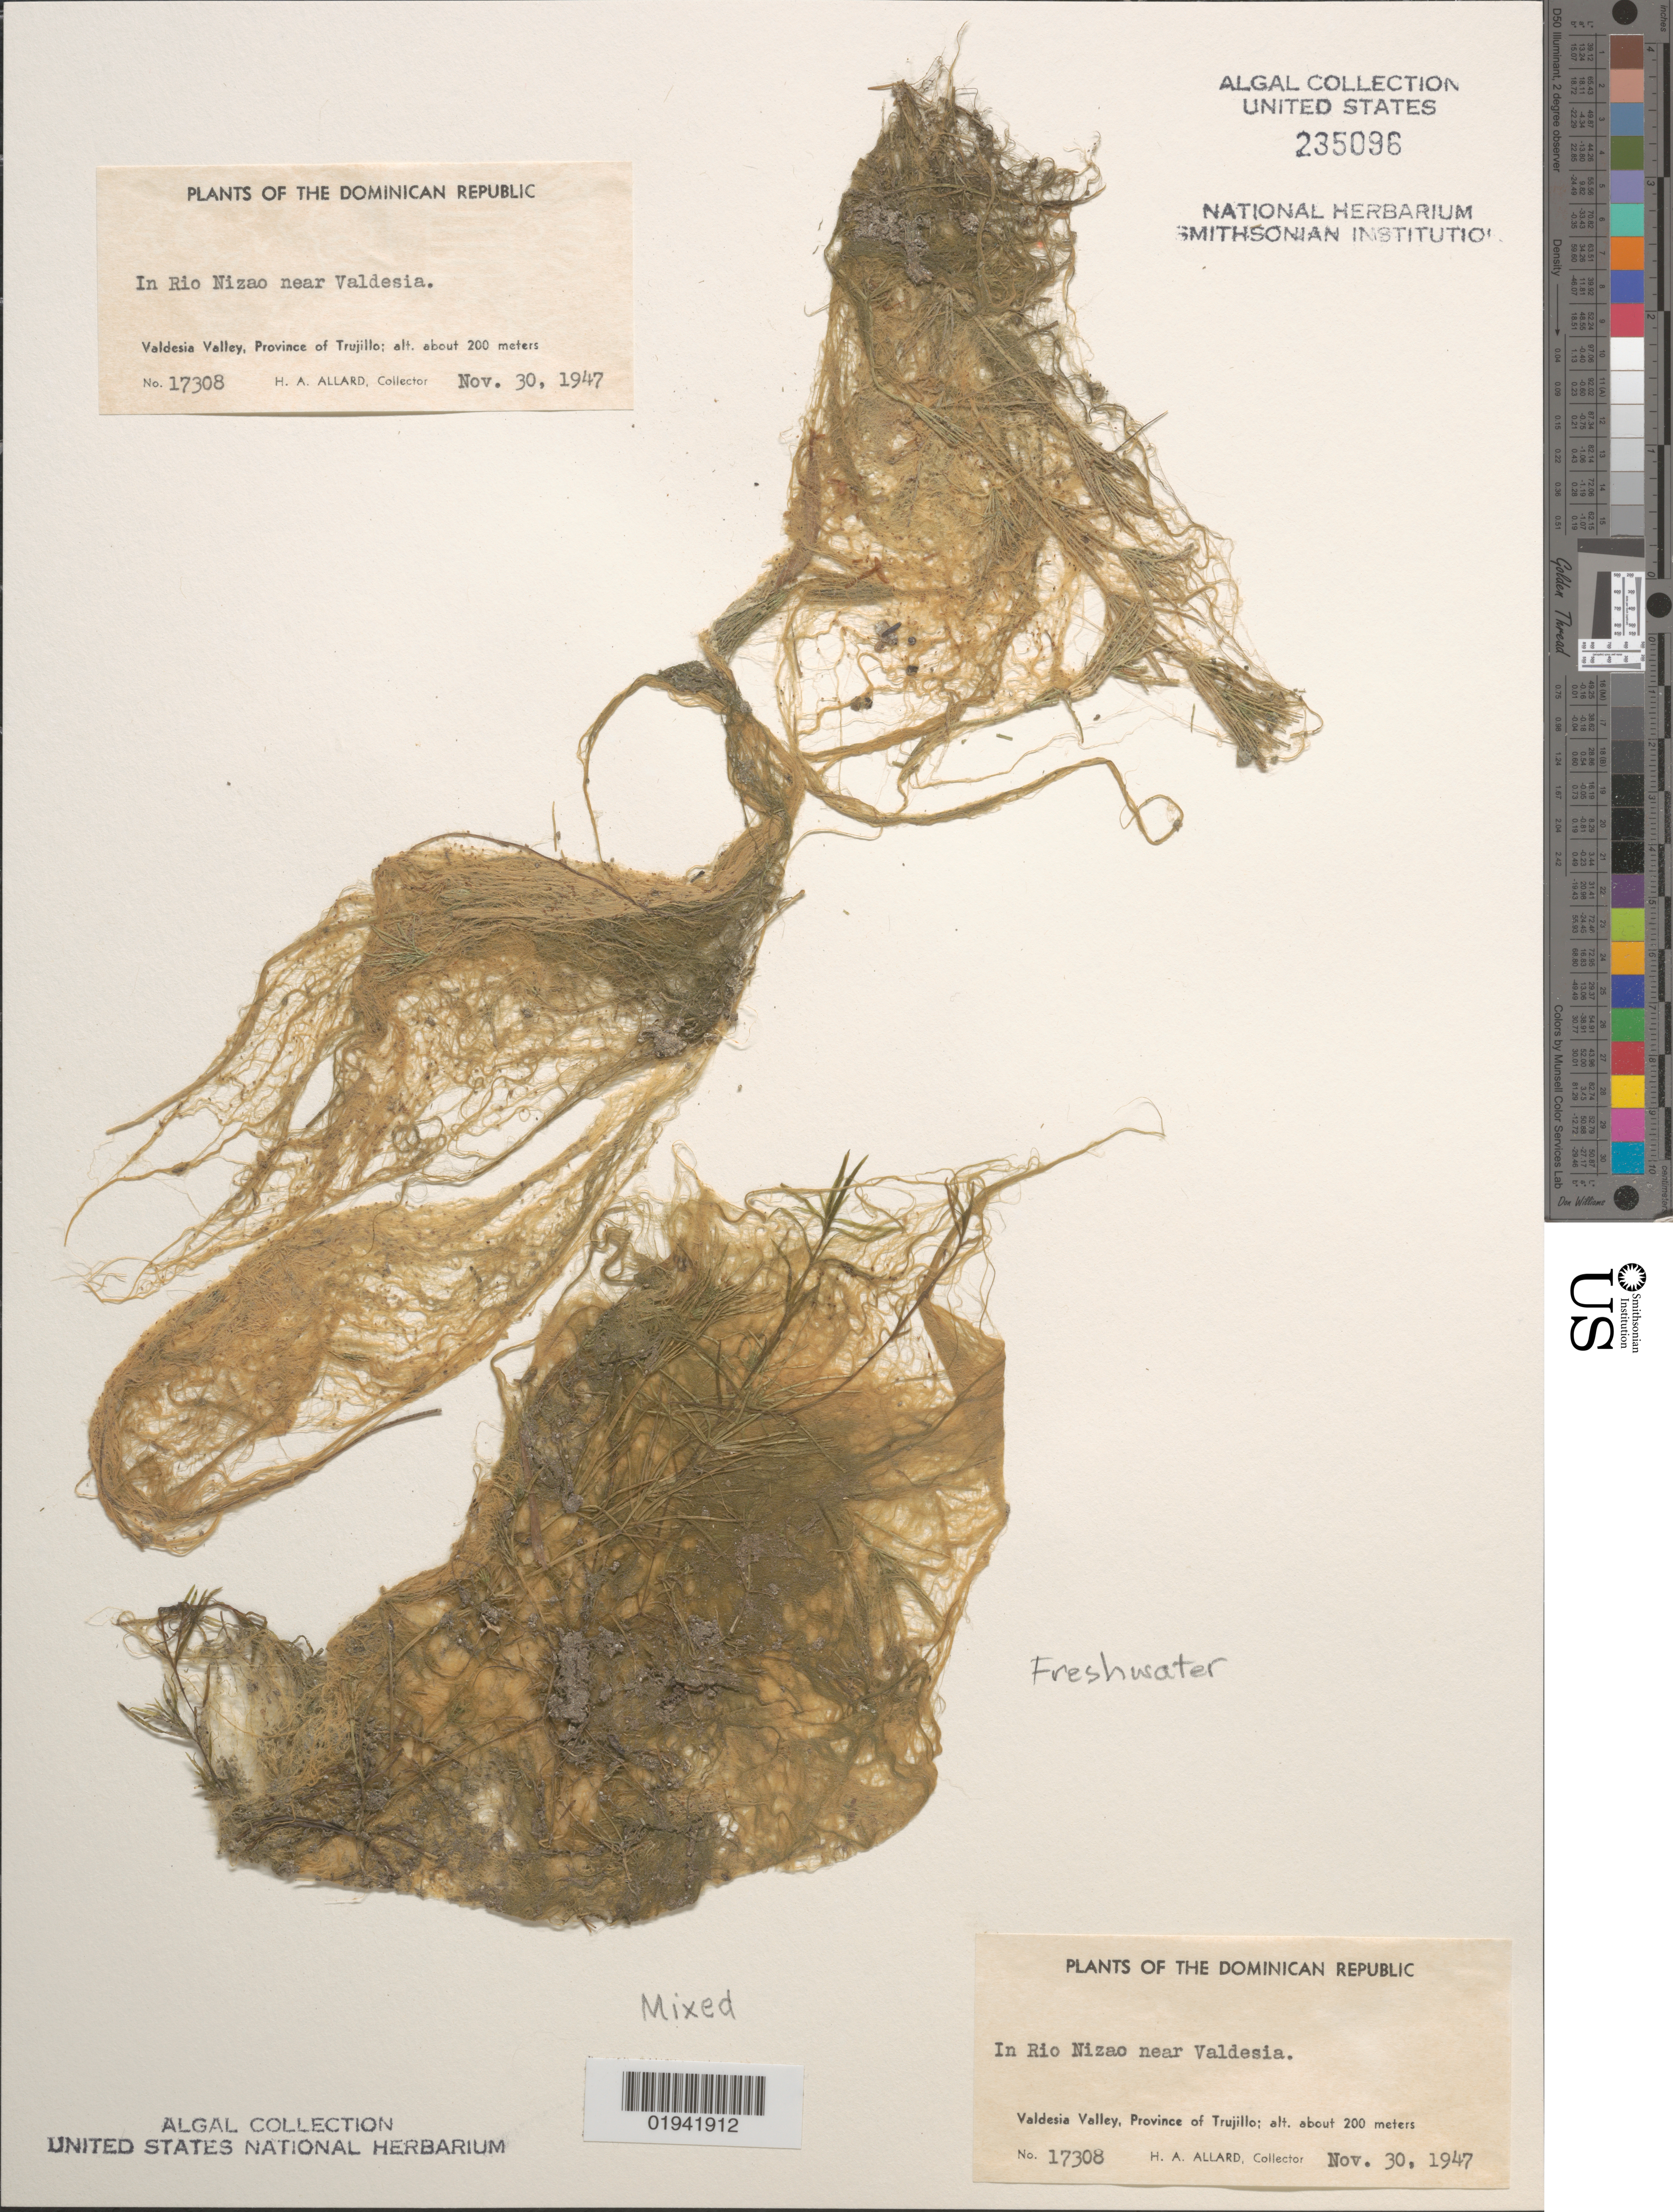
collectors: H. A. Allard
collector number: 17308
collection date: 1947-11-30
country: Dominican Republic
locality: In Rio Nizao near Valdesia. Valdesia Valley, Province of Trujillo.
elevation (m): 200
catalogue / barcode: US 235096